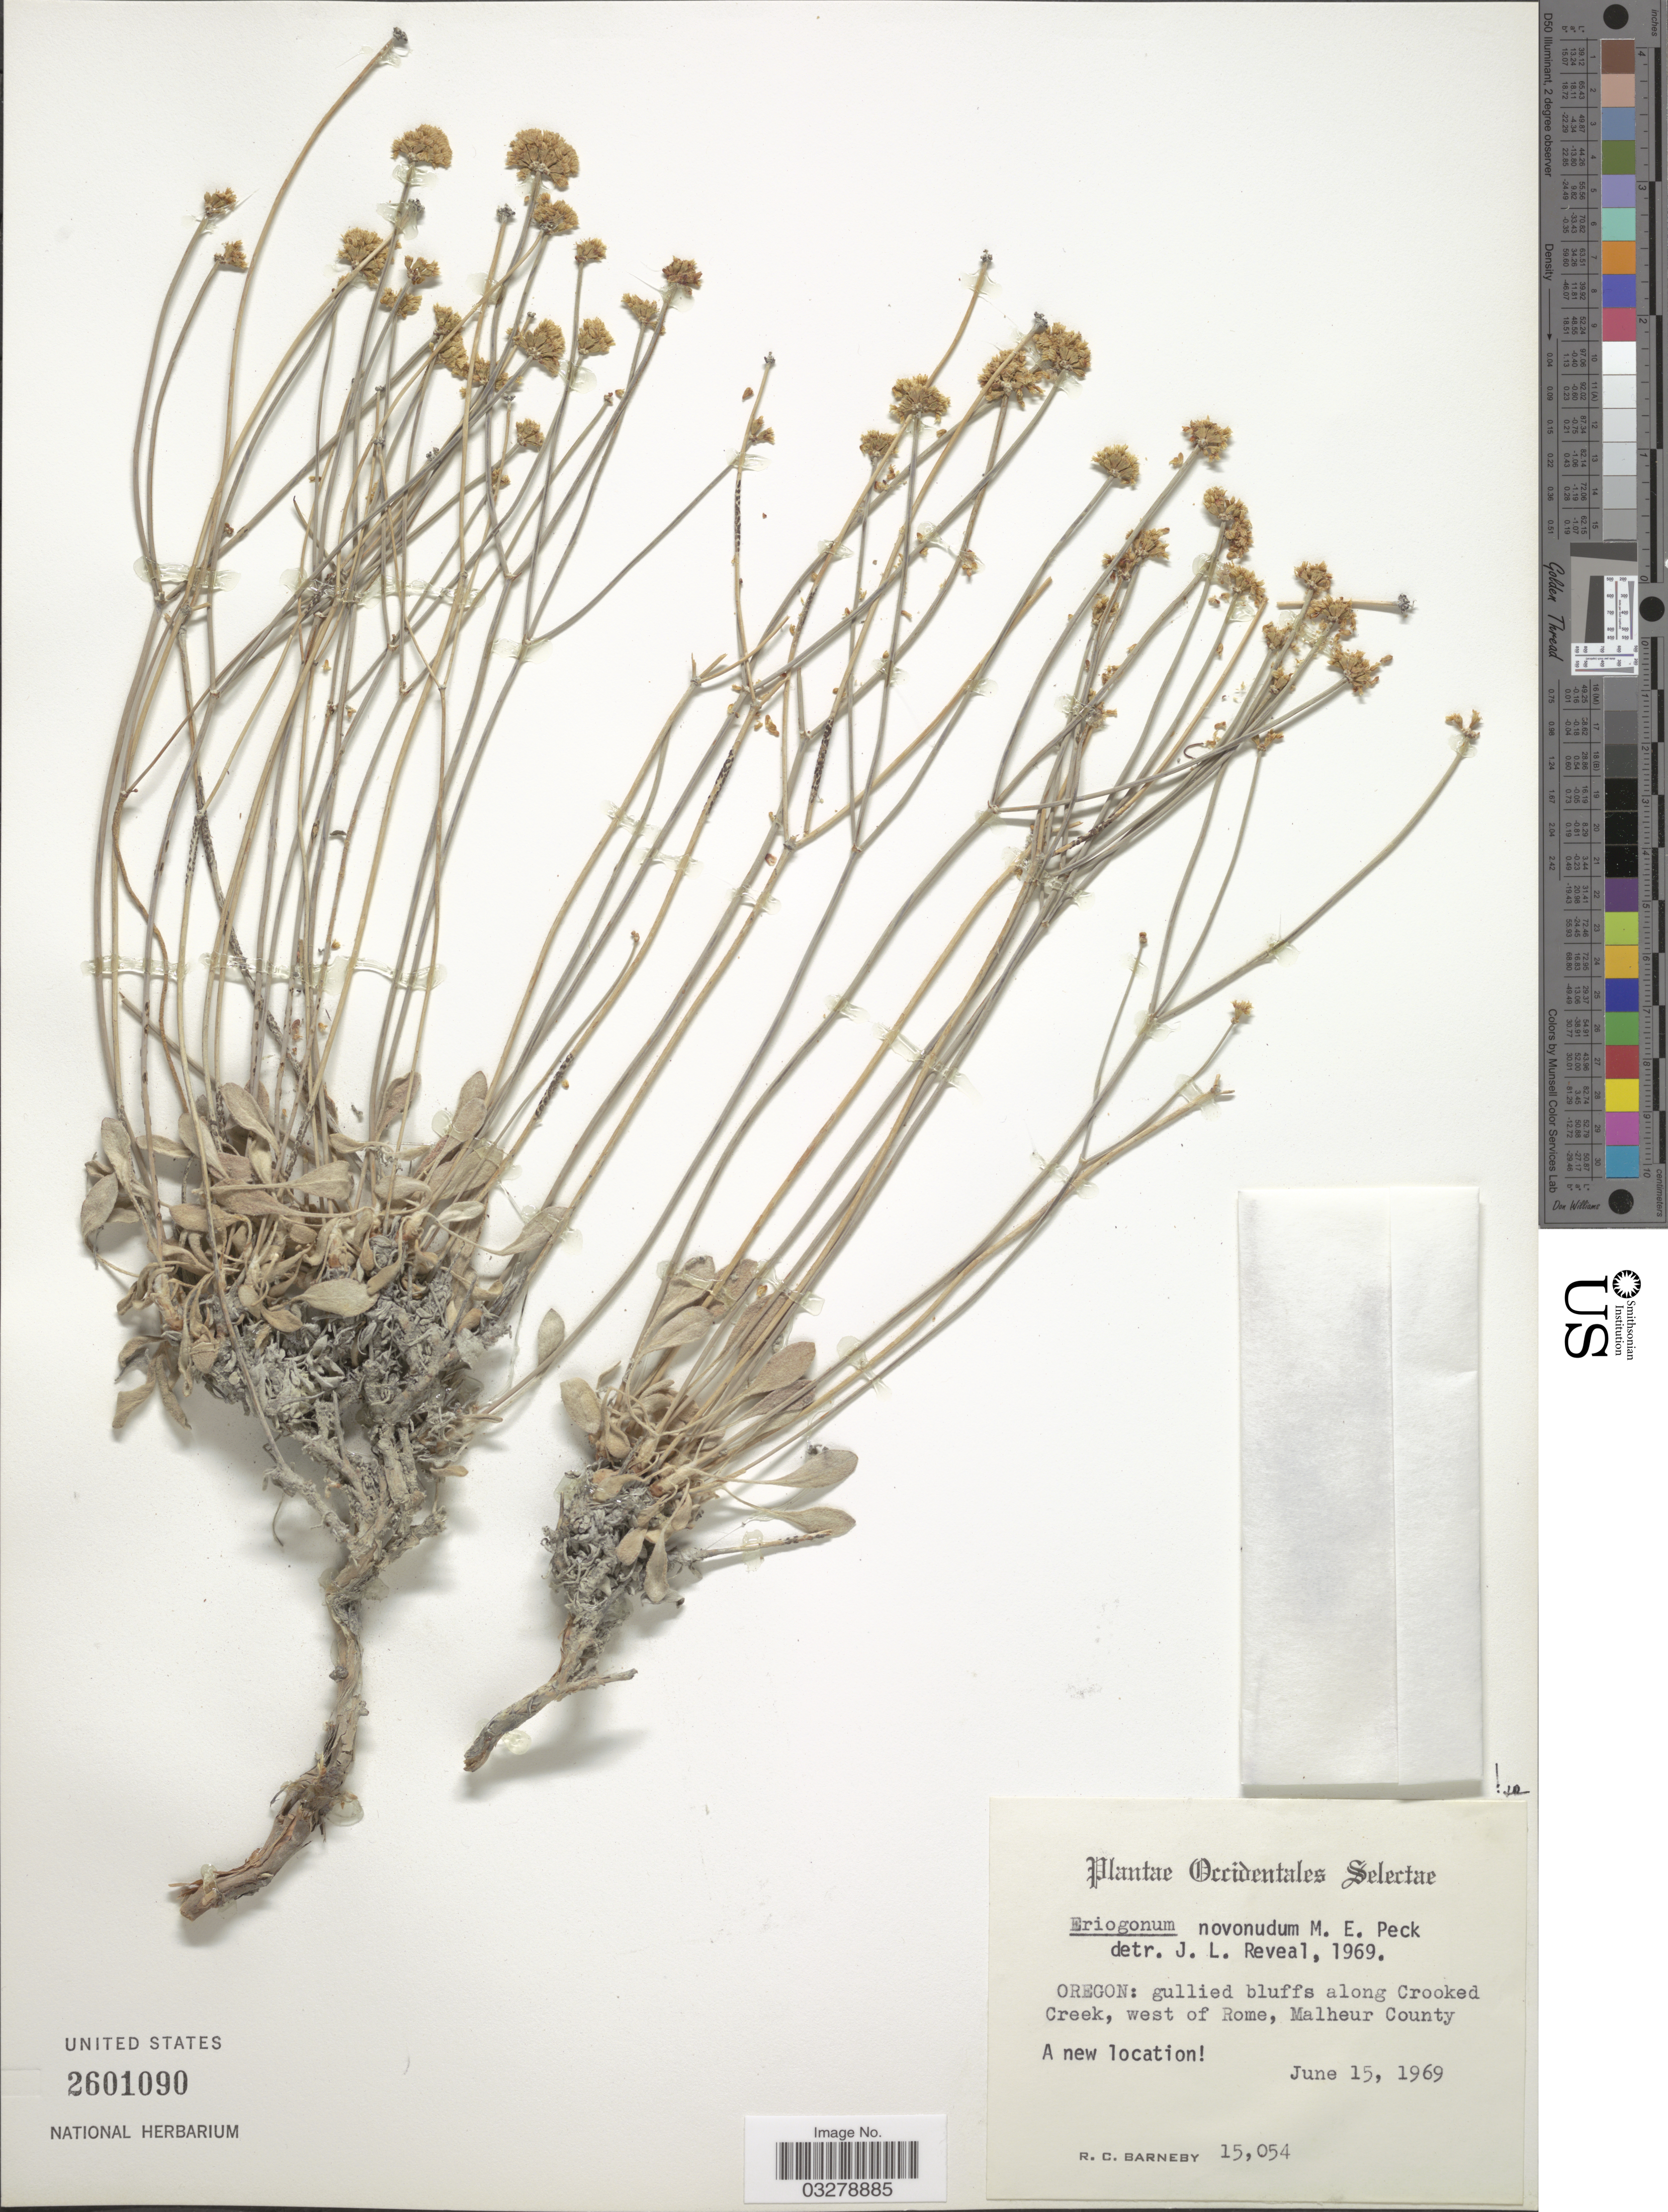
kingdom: Plantae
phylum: Tracheophyta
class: Magnoliopsida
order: Caryophyllales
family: Polygonaceae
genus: Eriogonum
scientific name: Eriogonum novonudum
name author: M. Peck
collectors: R. C. Barneby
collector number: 15054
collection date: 1969-06-15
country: United States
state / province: Oregon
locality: Gullied bluffs along Crooked Creek, west of Rome, Malheur County.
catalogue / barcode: US 2601090